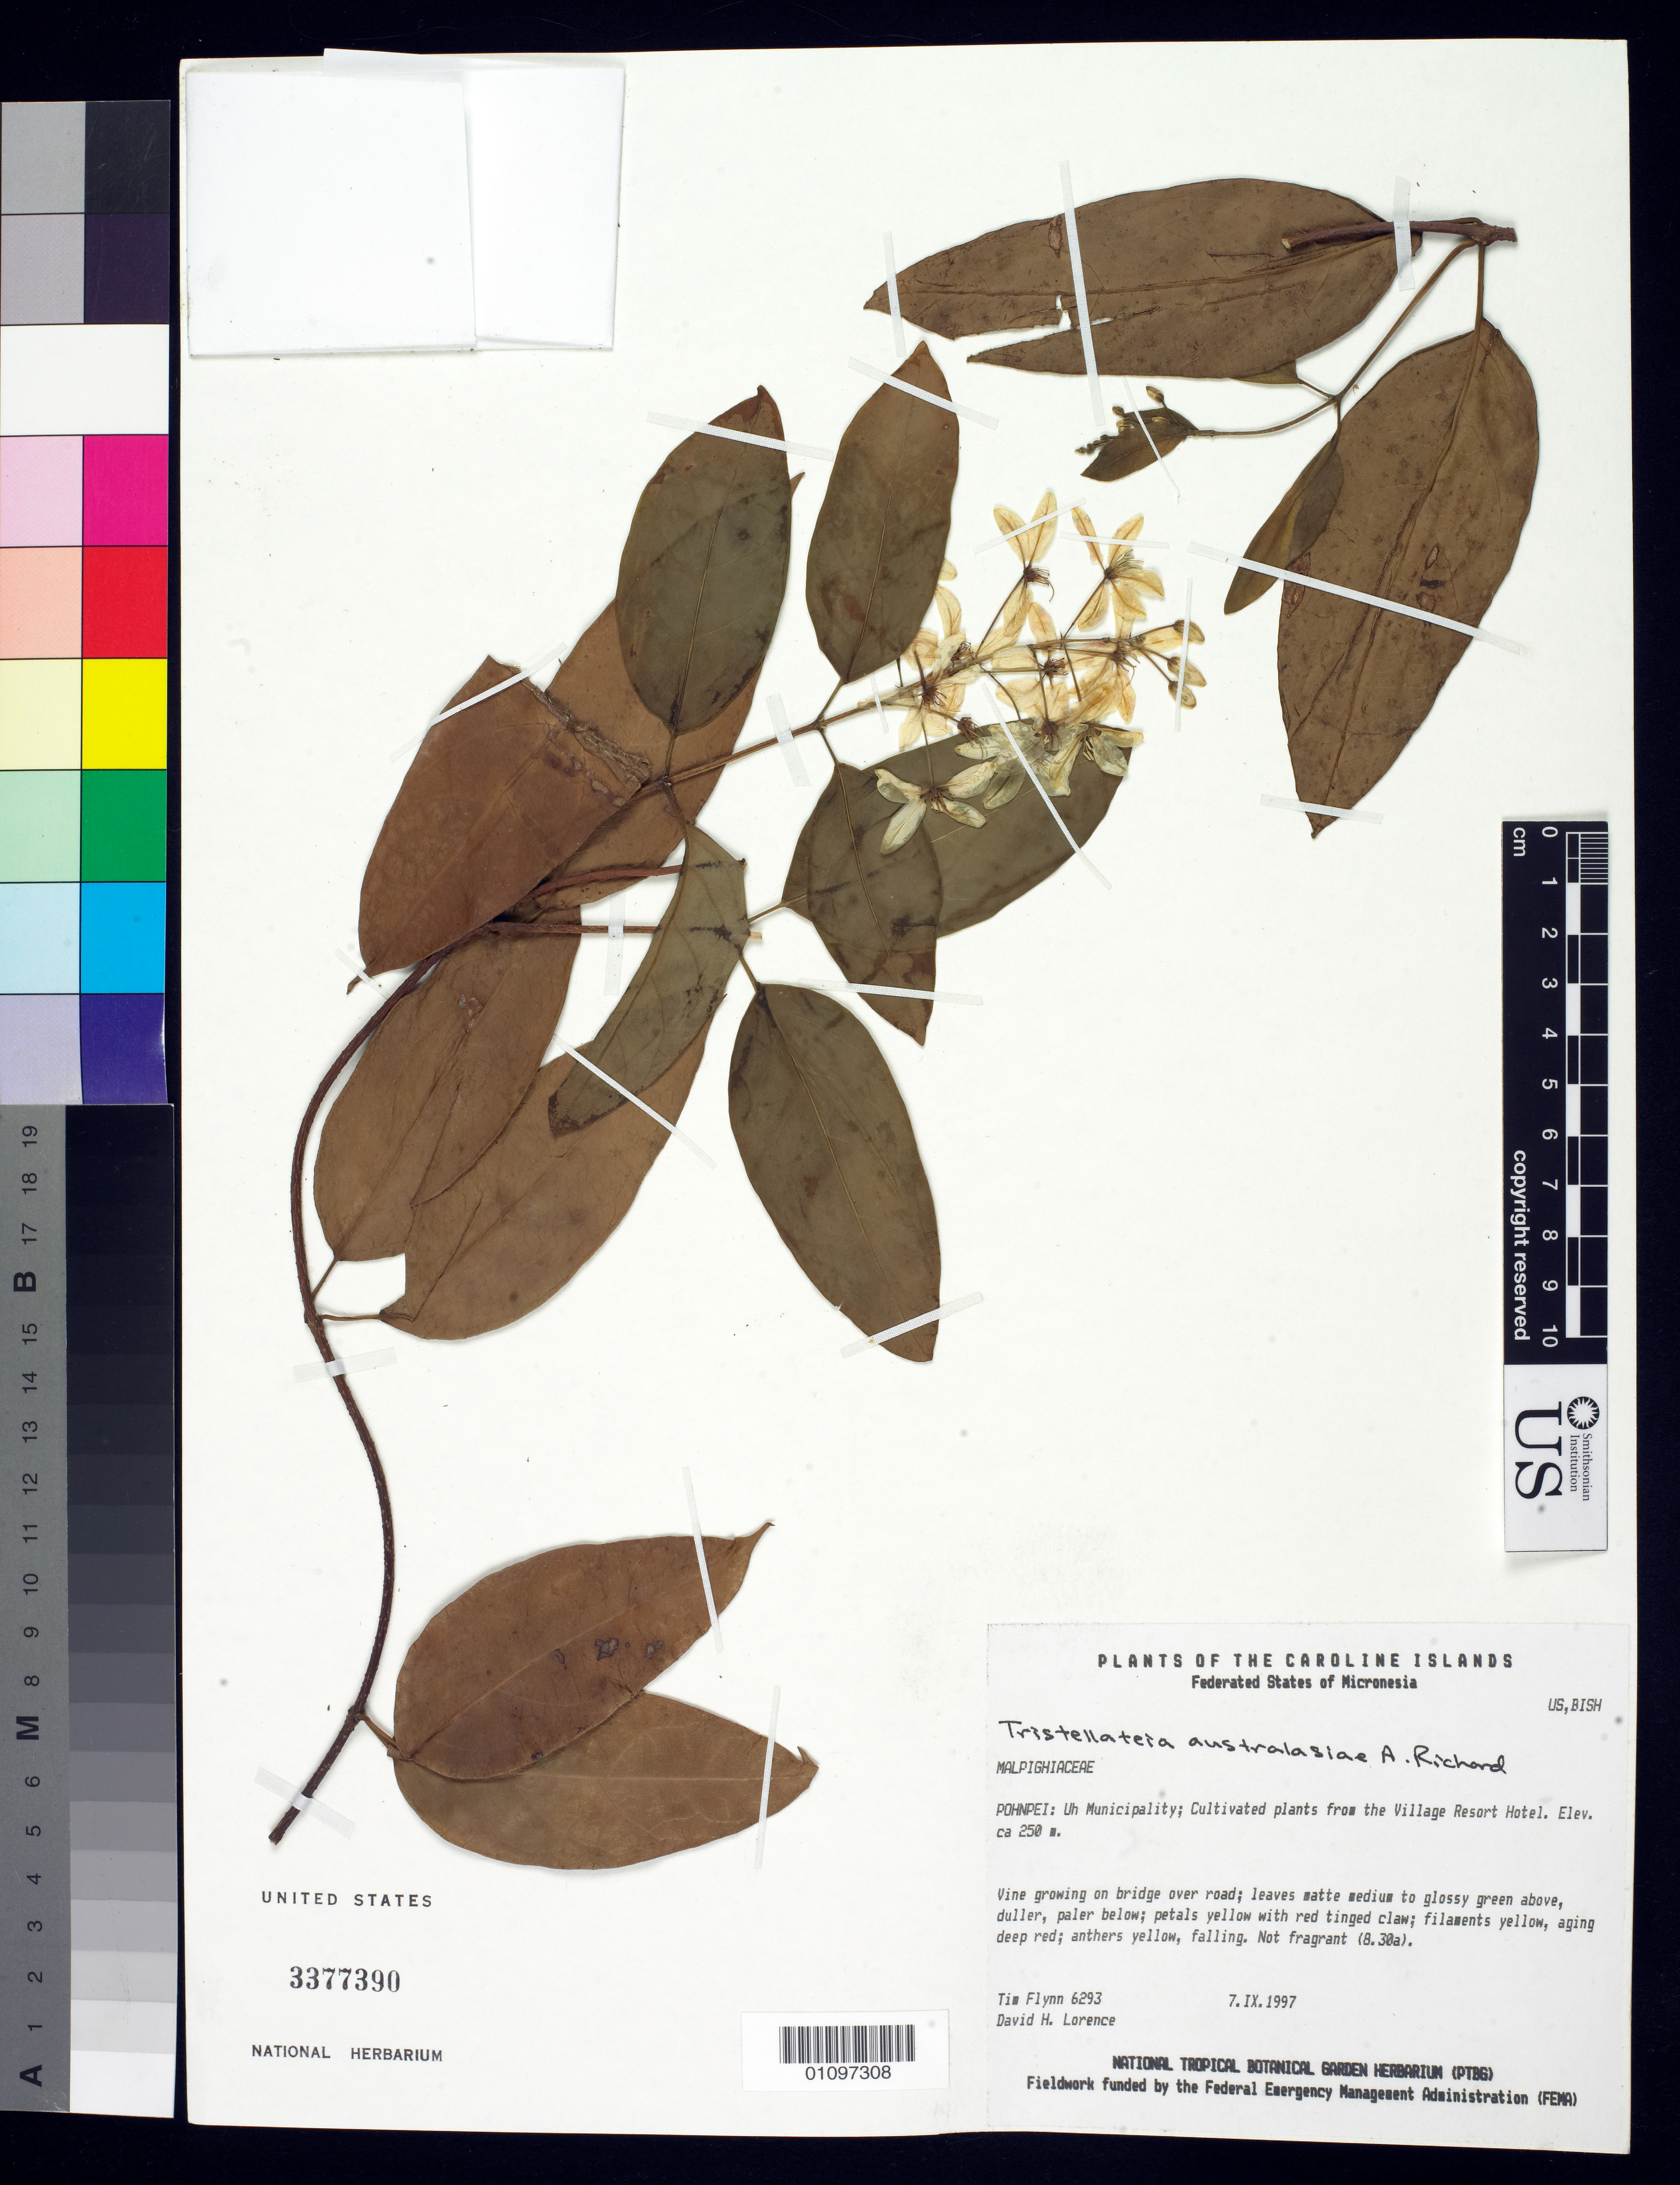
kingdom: Plantae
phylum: Tracheophyta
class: Magnoliopsida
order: Malpighiales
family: Malpighiaceae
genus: Tristellateia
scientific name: Tristellateia australasiae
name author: A. Rich.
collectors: T. W. Flynn & D. Lorence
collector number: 6293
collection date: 1997-09-07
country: Micronesia, Federated States of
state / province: Pohnpei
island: Pohnpei [Ponape]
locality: Uh Municipality; cultivated plants from the village resort hotel.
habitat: cultivated planted from the village resort hotel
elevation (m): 250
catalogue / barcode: US 3377390